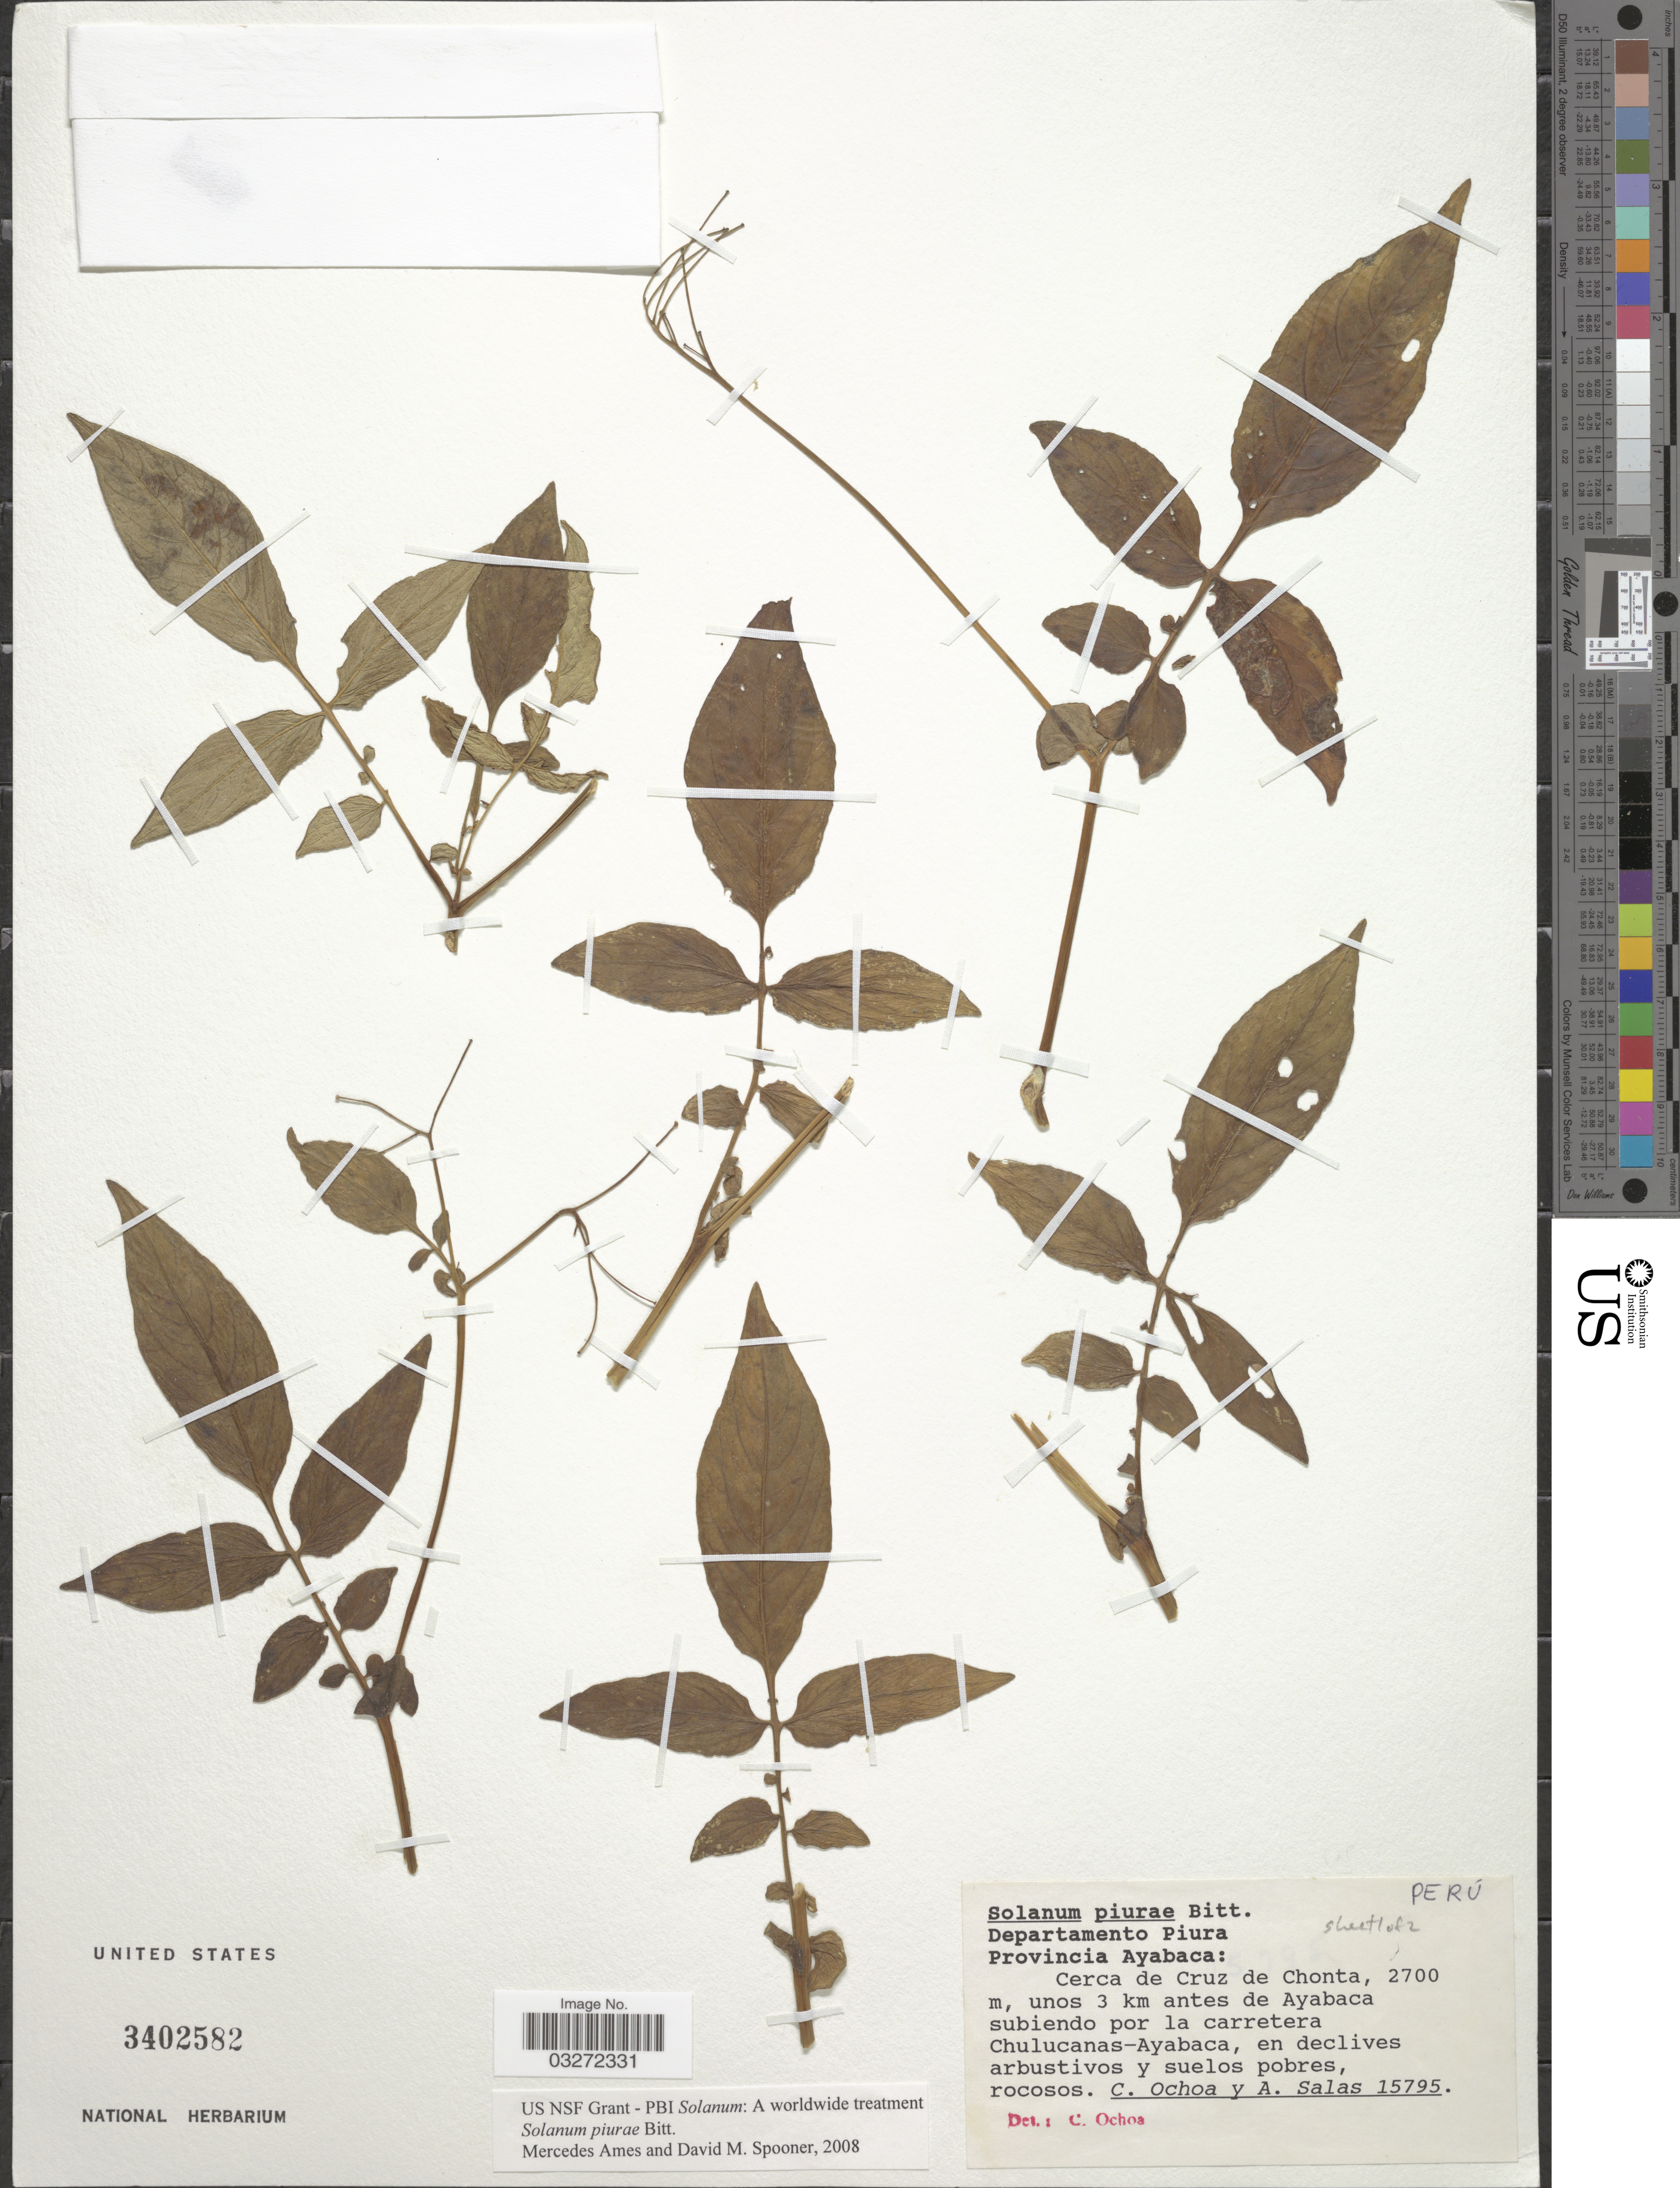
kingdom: Plantae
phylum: Tracheophyta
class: Magnoliopsida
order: Solanales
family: Solanaceae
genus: Solanum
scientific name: Solanum piurae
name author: Bitter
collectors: C. Ochoa & A. Salas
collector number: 15795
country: Peru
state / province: Piura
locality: Departamento Piura, Provincia Ayabaca: Cerca de Cruz de Chonta, unos 3 km antes de Ayabaca subiendo por la carretera Chulucanas-Ayabaca.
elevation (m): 2700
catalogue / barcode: US 3402582